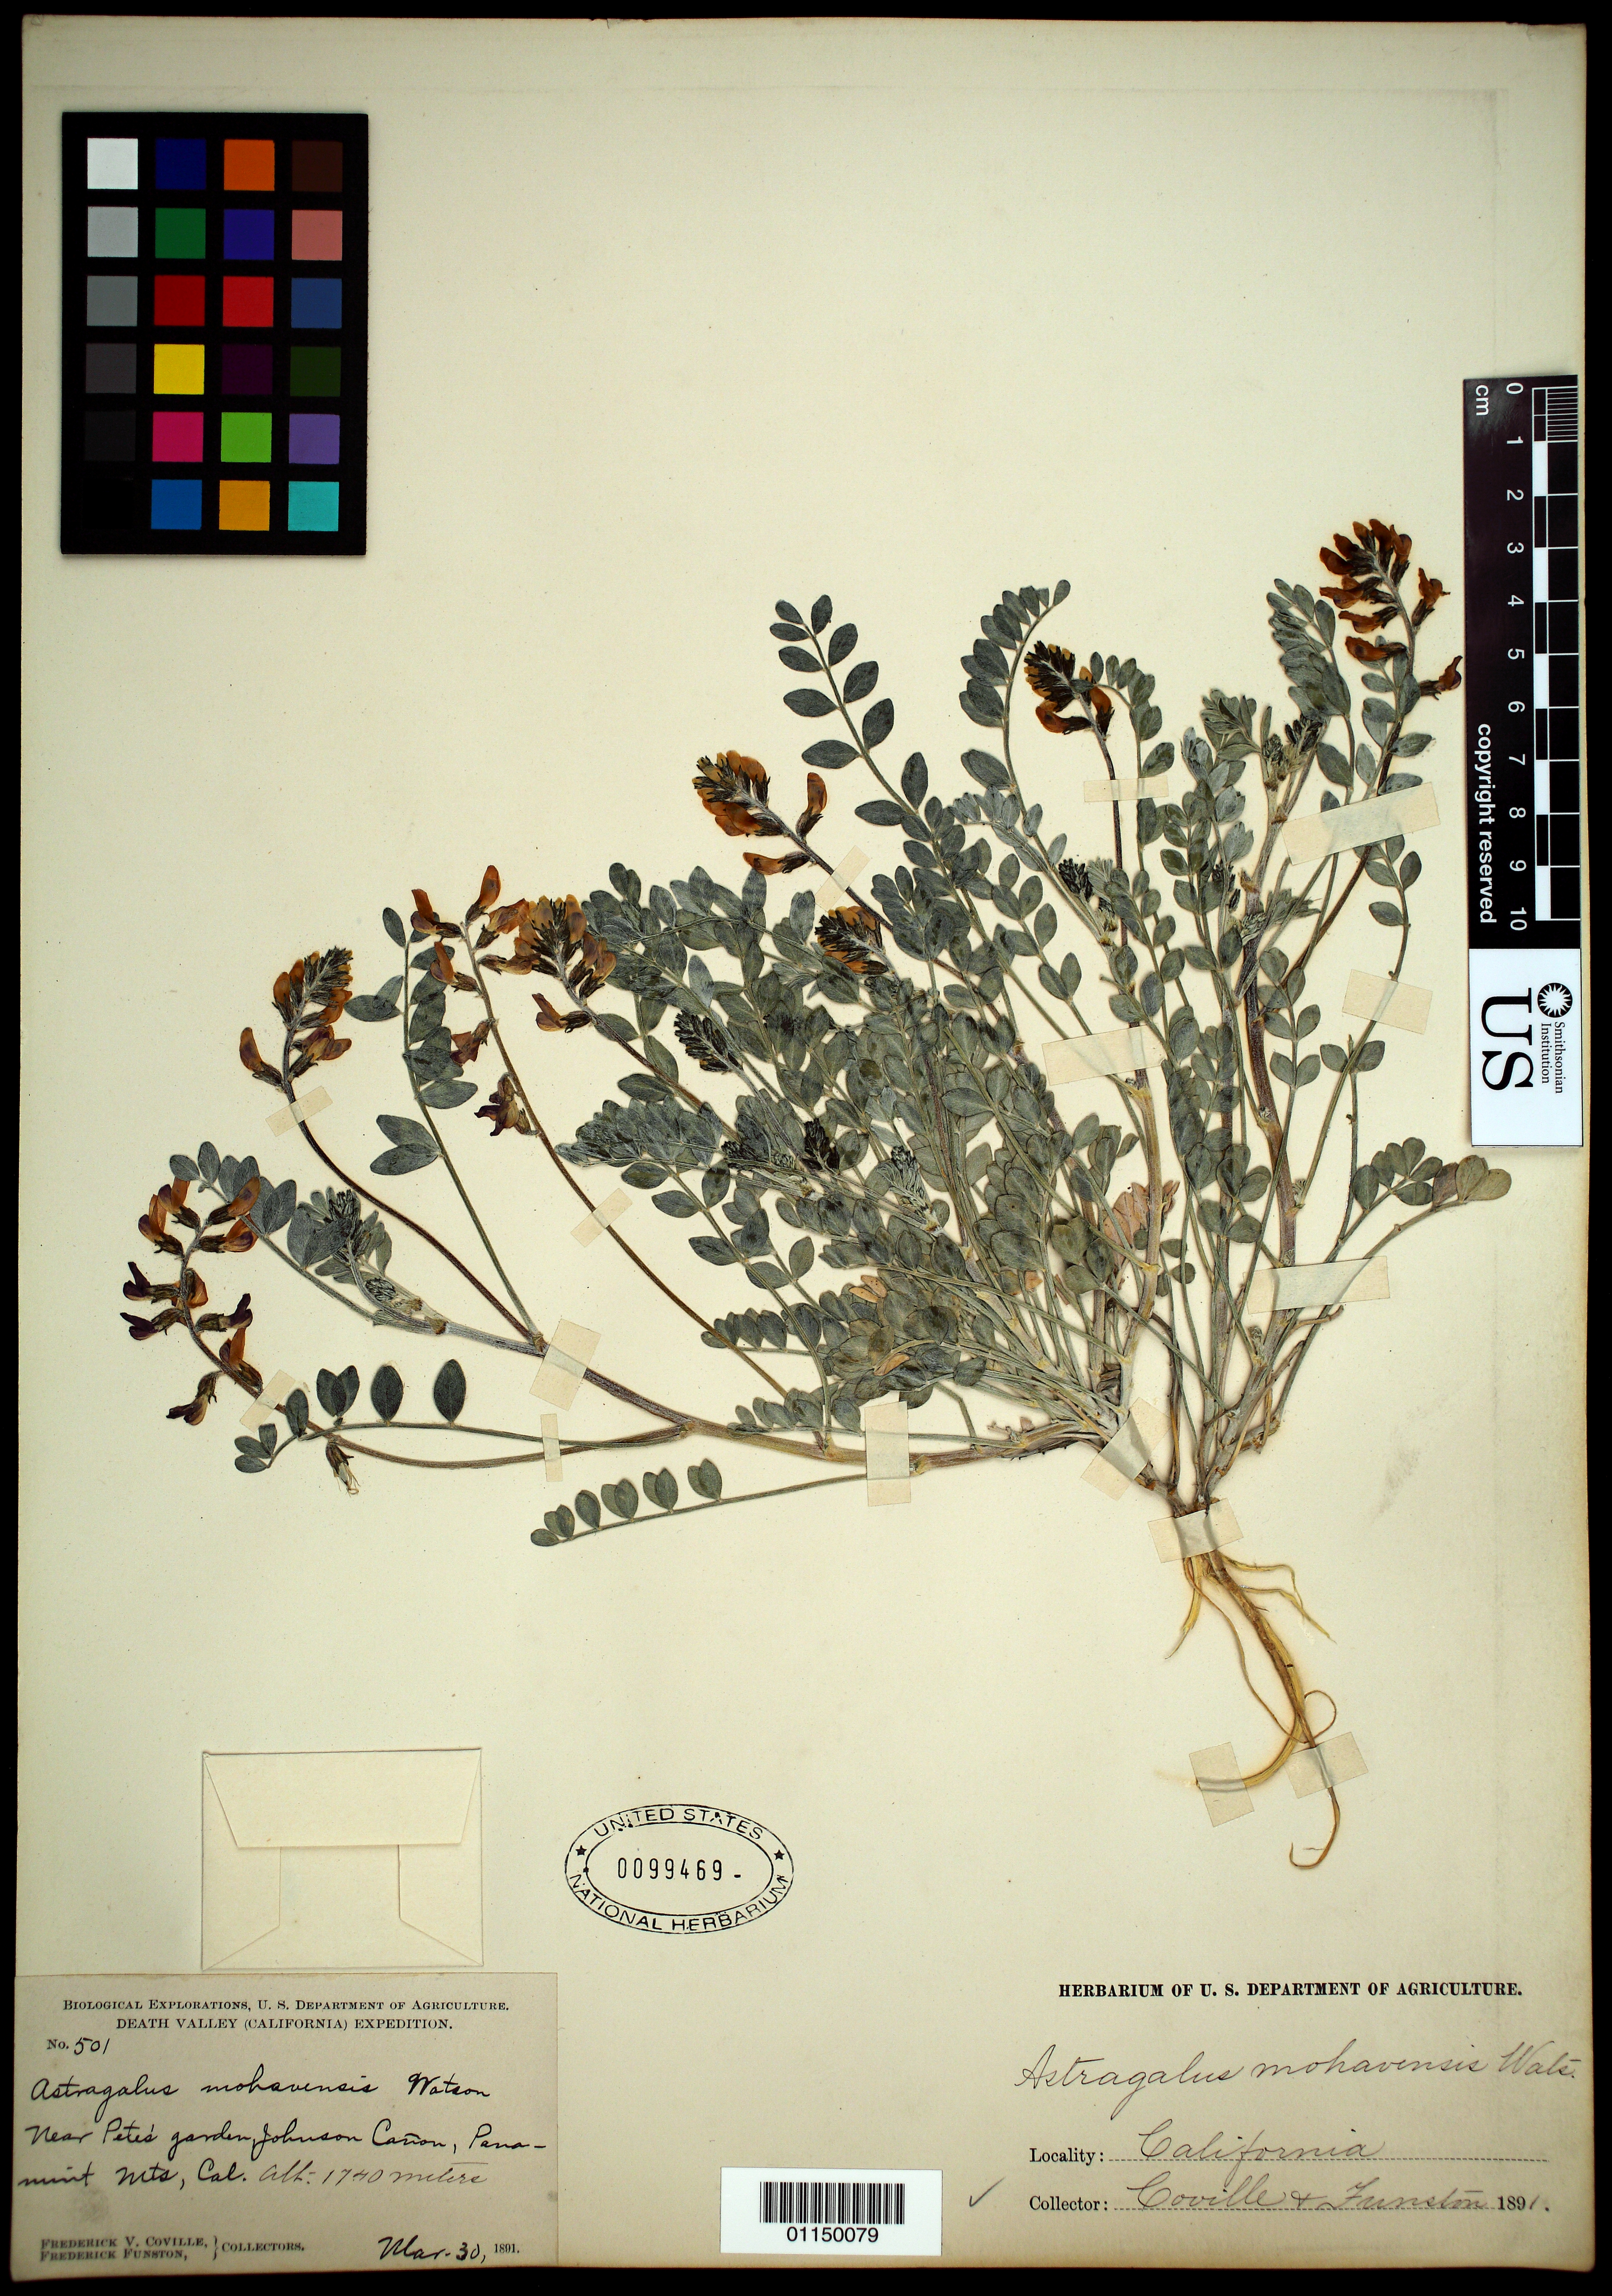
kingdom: Plantae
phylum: Tracheophyta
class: Magnoliopsida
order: Fabales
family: Fabaceae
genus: Astragalus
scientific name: Astragalus mojavensis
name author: S. Watson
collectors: F. V. Coville & F. Funston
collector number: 501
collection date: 1891-03-30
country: United States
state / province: California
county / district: Inyo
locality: Johnson Canyon, Panamint Mts.,Pete's Garden.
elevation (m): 1740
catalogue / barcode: US 99469